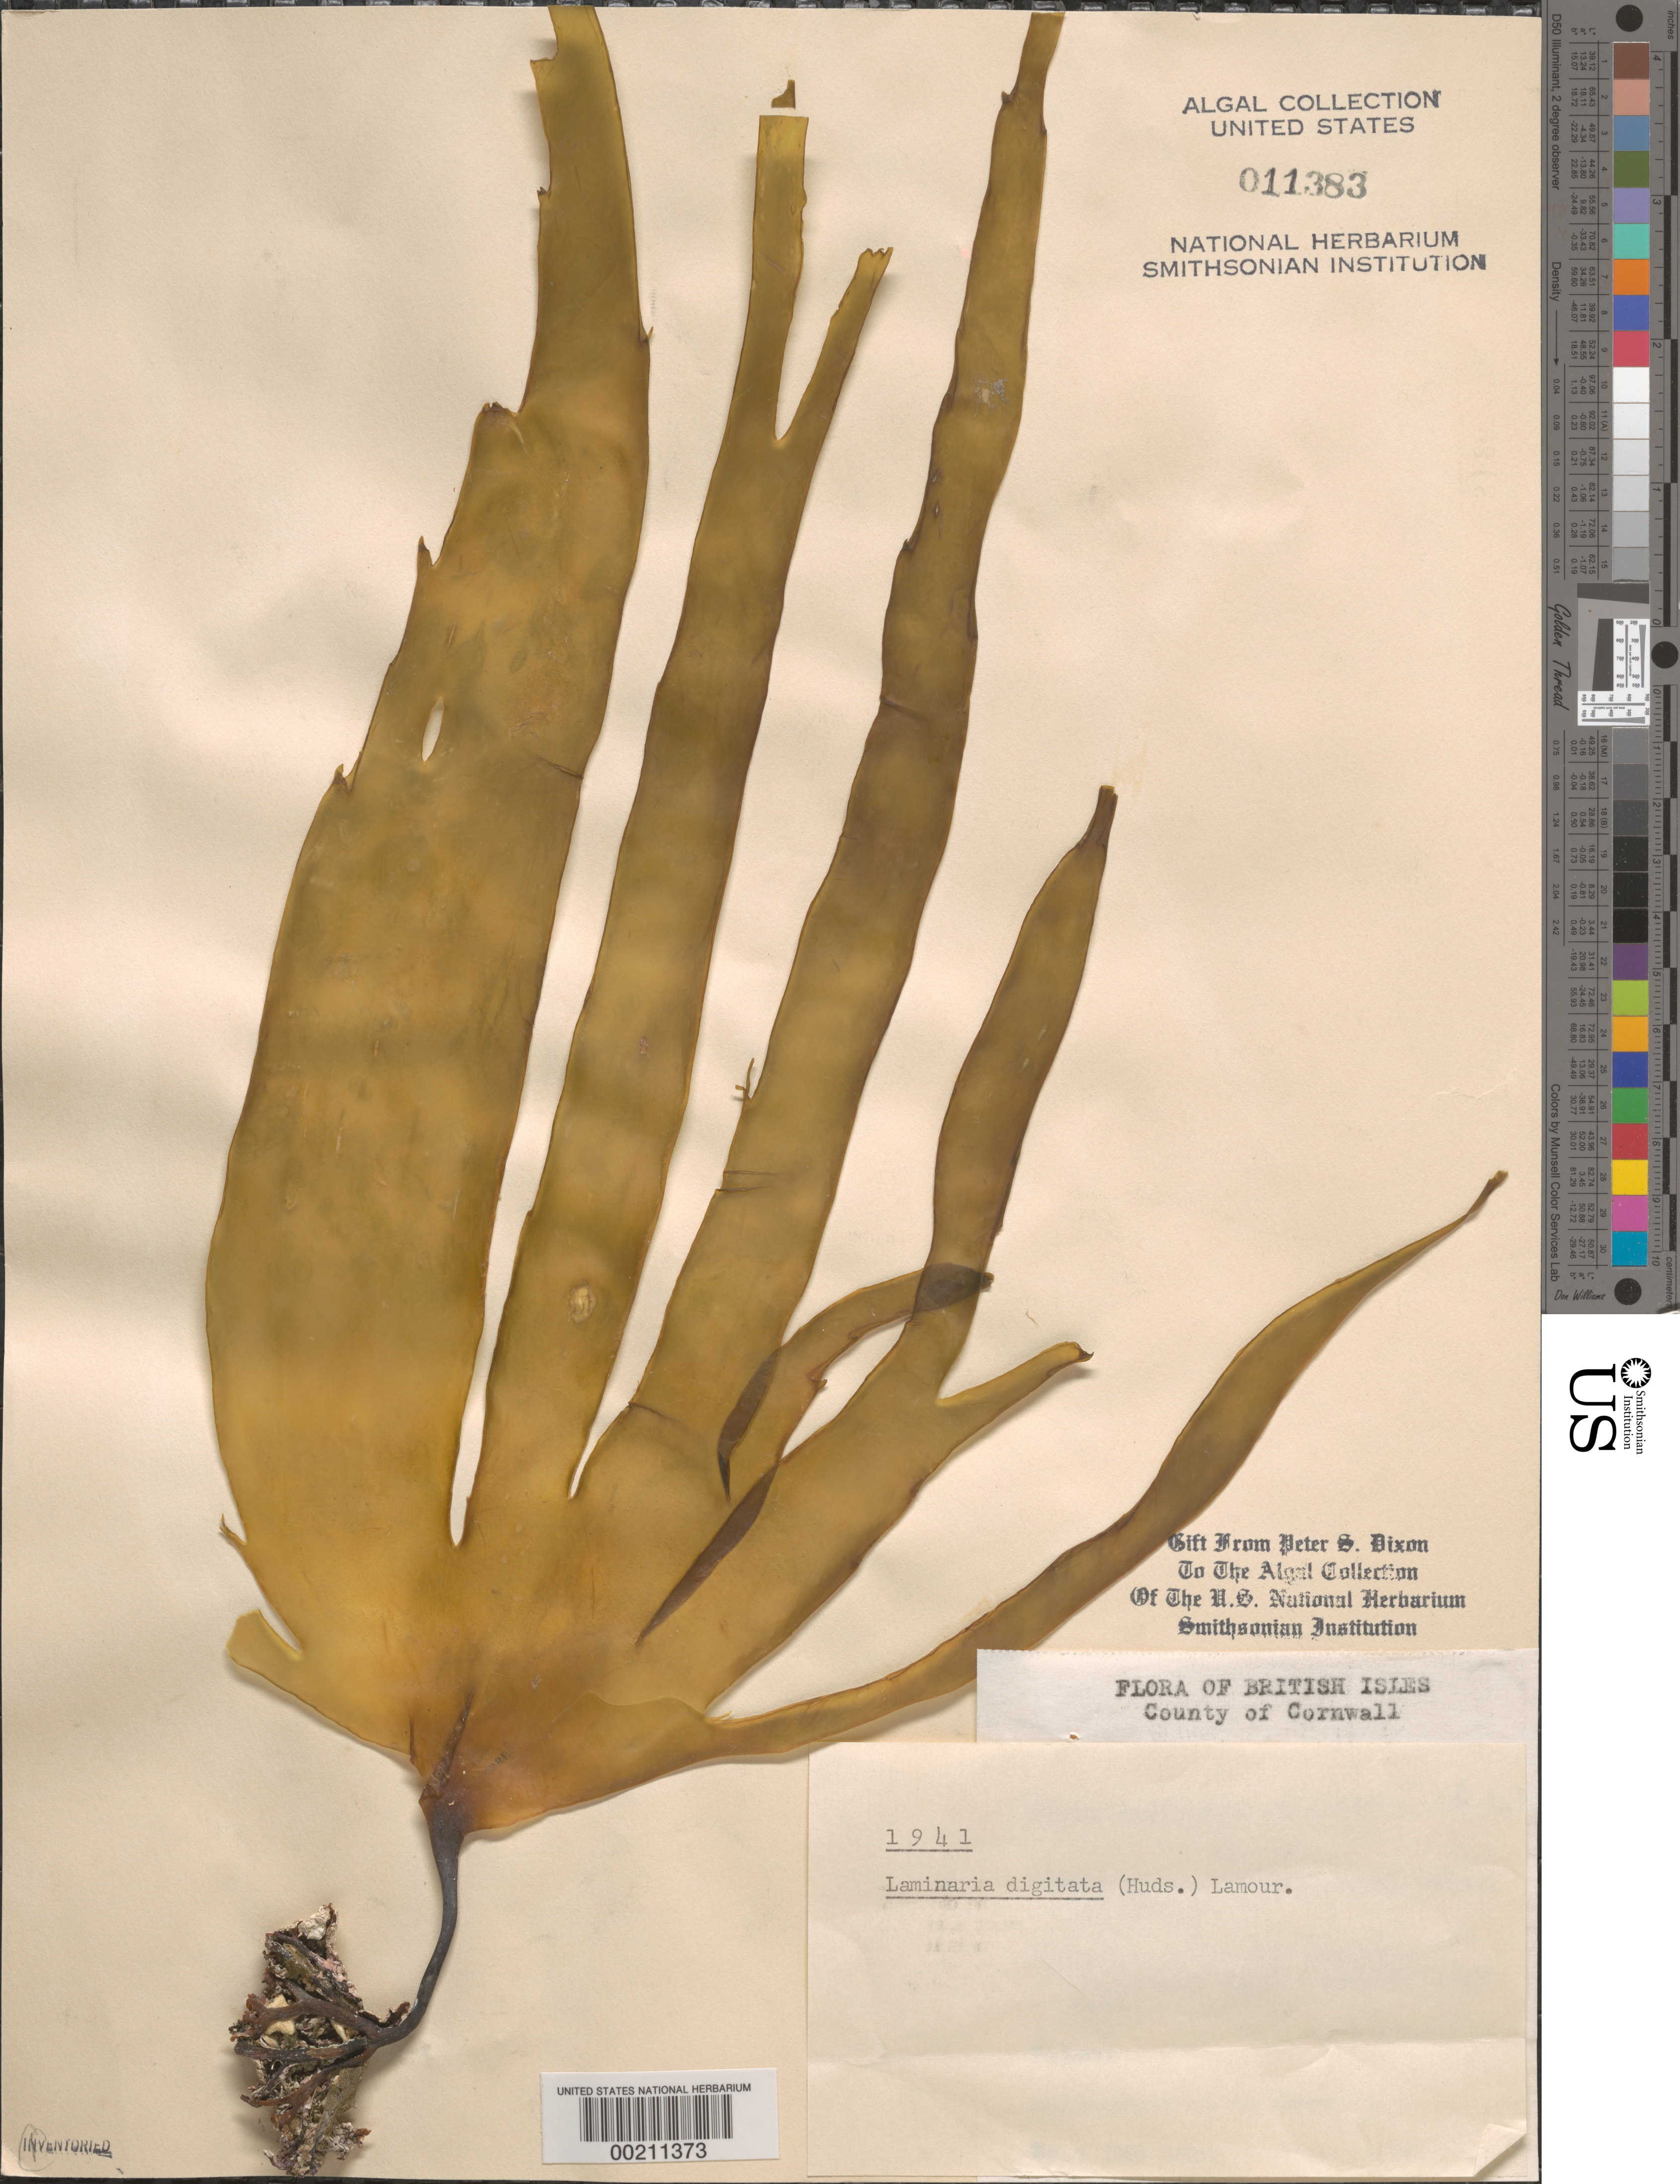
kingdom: Chromista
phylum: Ochrophyta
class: Phaeophyceae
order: Laminariales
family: Laminariaceae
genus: Laminaria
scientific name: Laminaria digitata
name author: (Hudson) J.V.Lamouroux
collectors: H. M. Burkill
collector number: HMB 3816 & PSD 1941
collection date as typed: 24 Apr 1965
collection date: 1965-04-24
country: United Kingdom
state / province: England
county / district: Council of the Isles of Scilly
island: Gugh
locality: Hoe Point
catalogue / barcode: US 11383